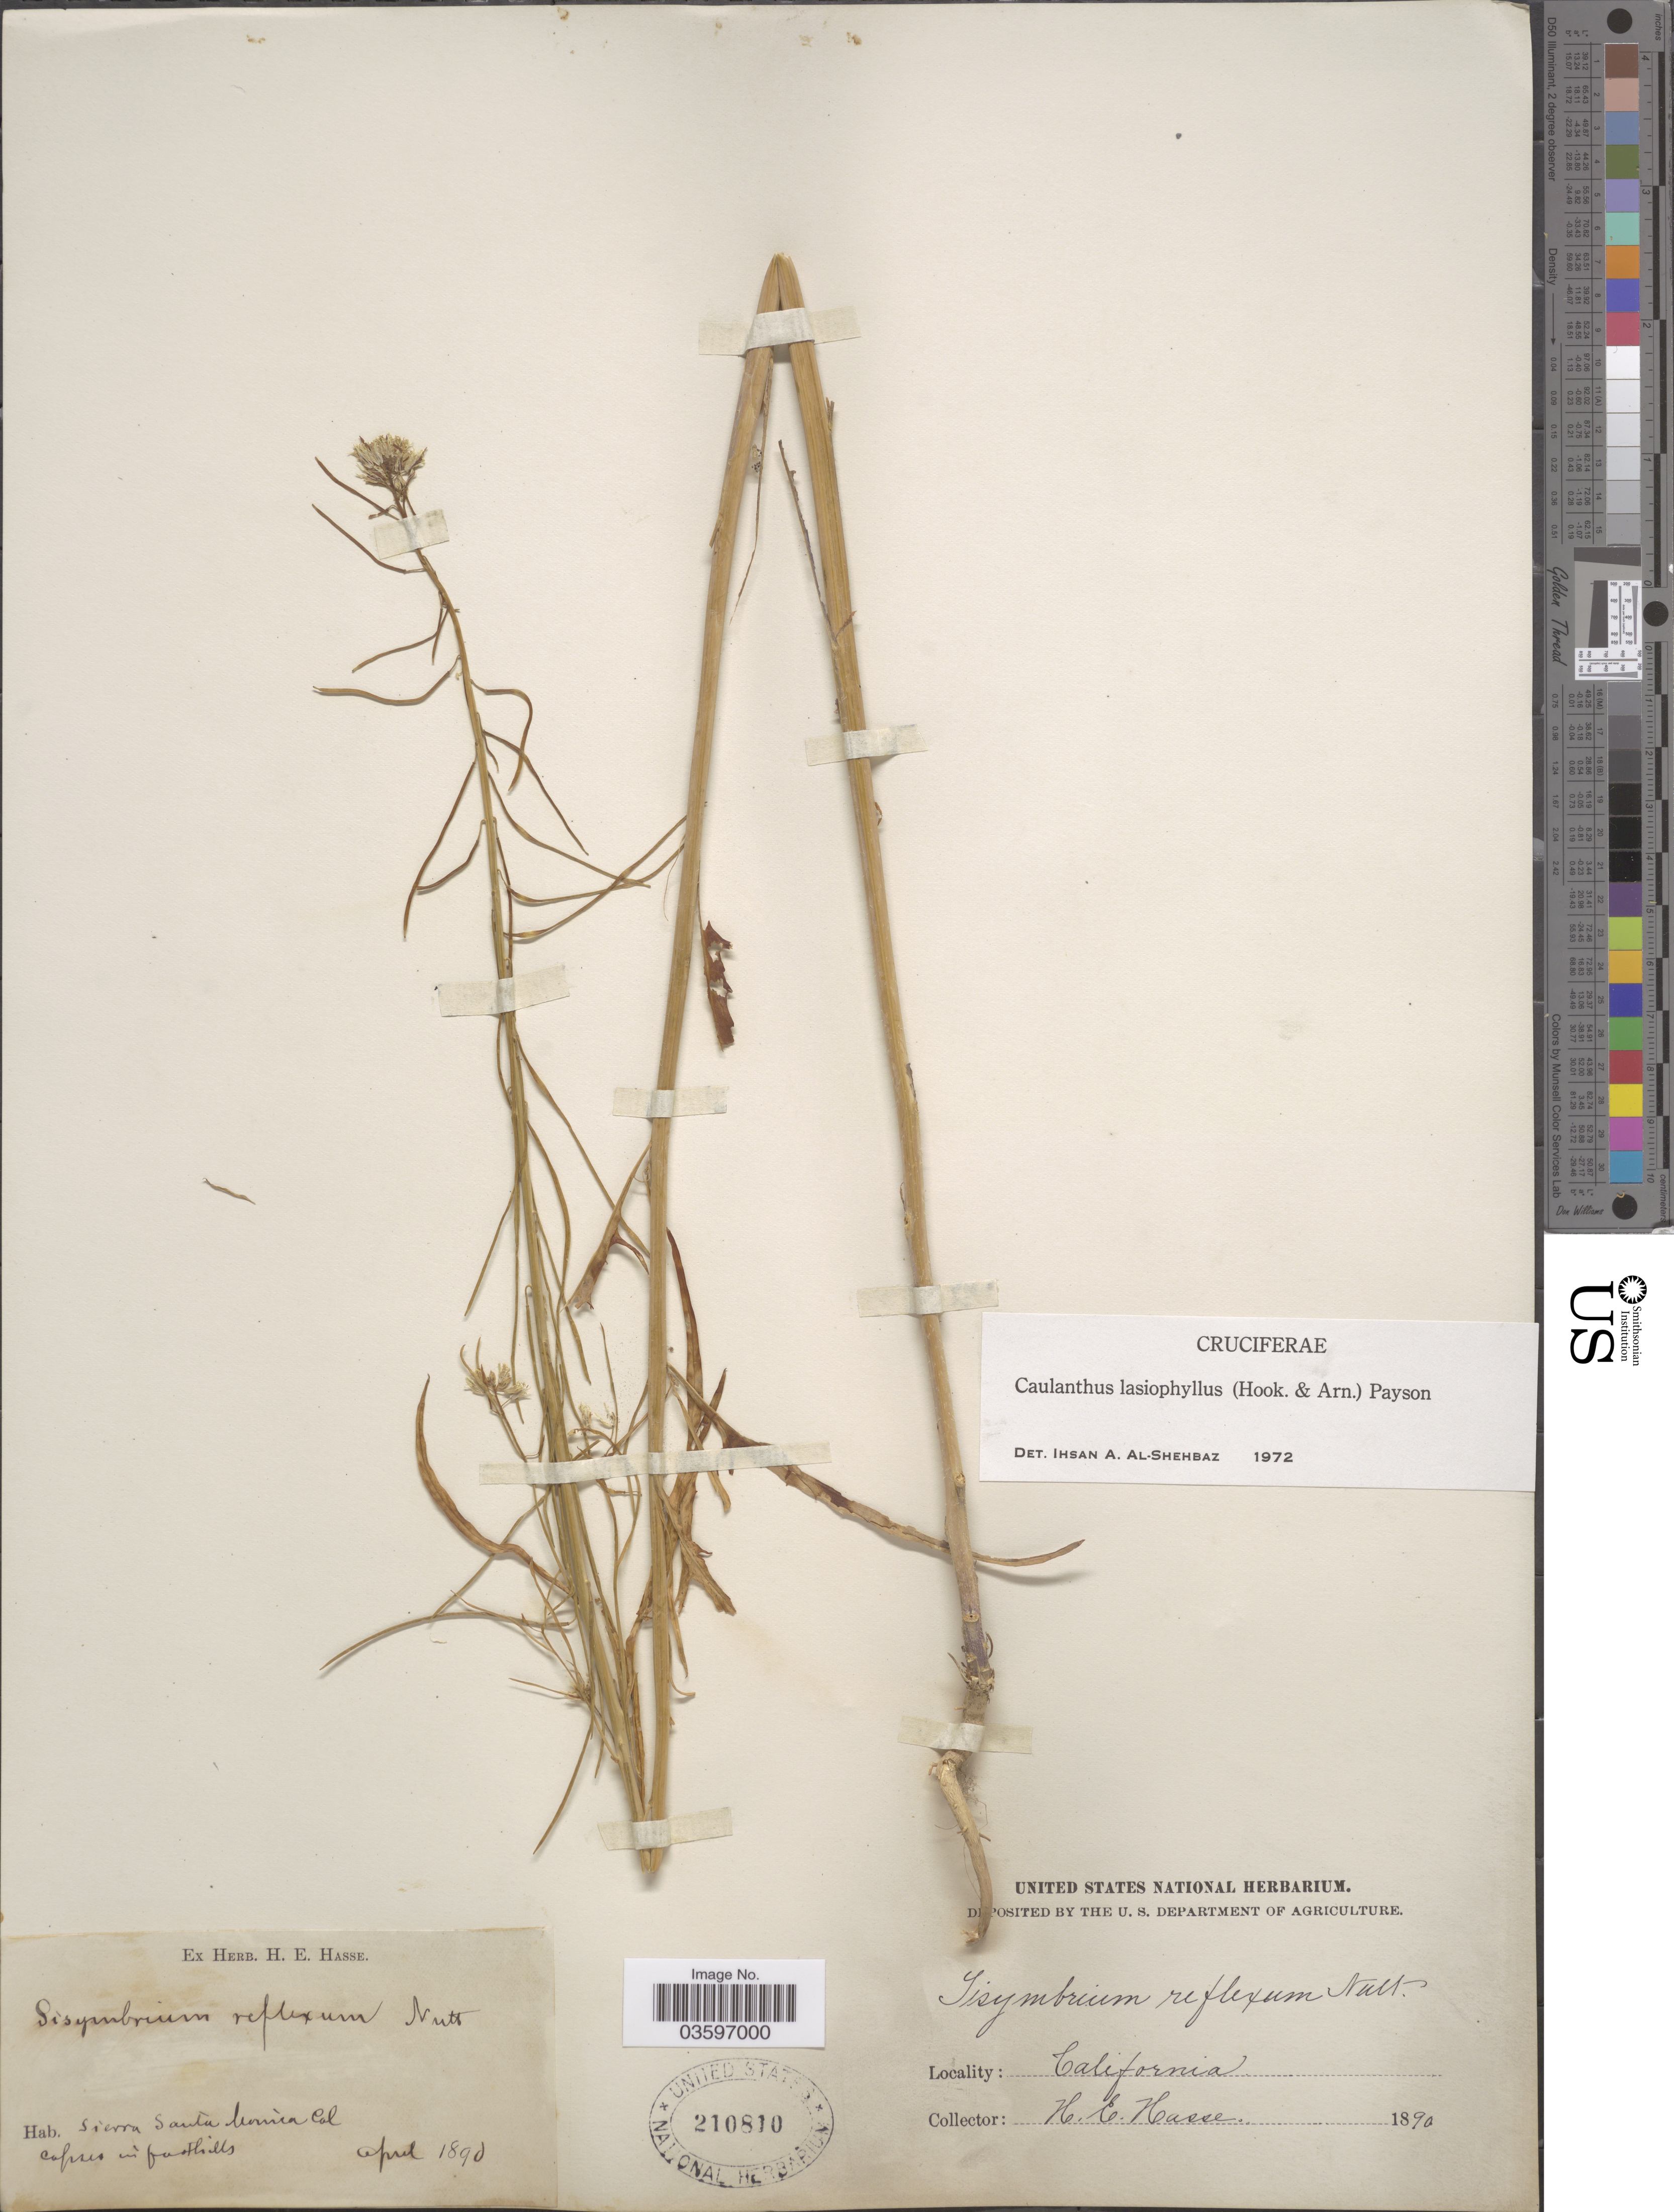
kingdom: Plantae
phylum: Tracheophyta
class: Magnoliopsida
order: Brassicales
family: Brassicaceae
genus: Caulanthus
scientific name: Caulanthus lasiophyllus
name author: (Hook. & Arn.) Payson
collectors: H. E. Hasse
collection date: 1890-04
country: United States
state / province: California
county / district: Los Angeles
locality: Sierra Santa Monica.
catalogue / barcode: US 210810